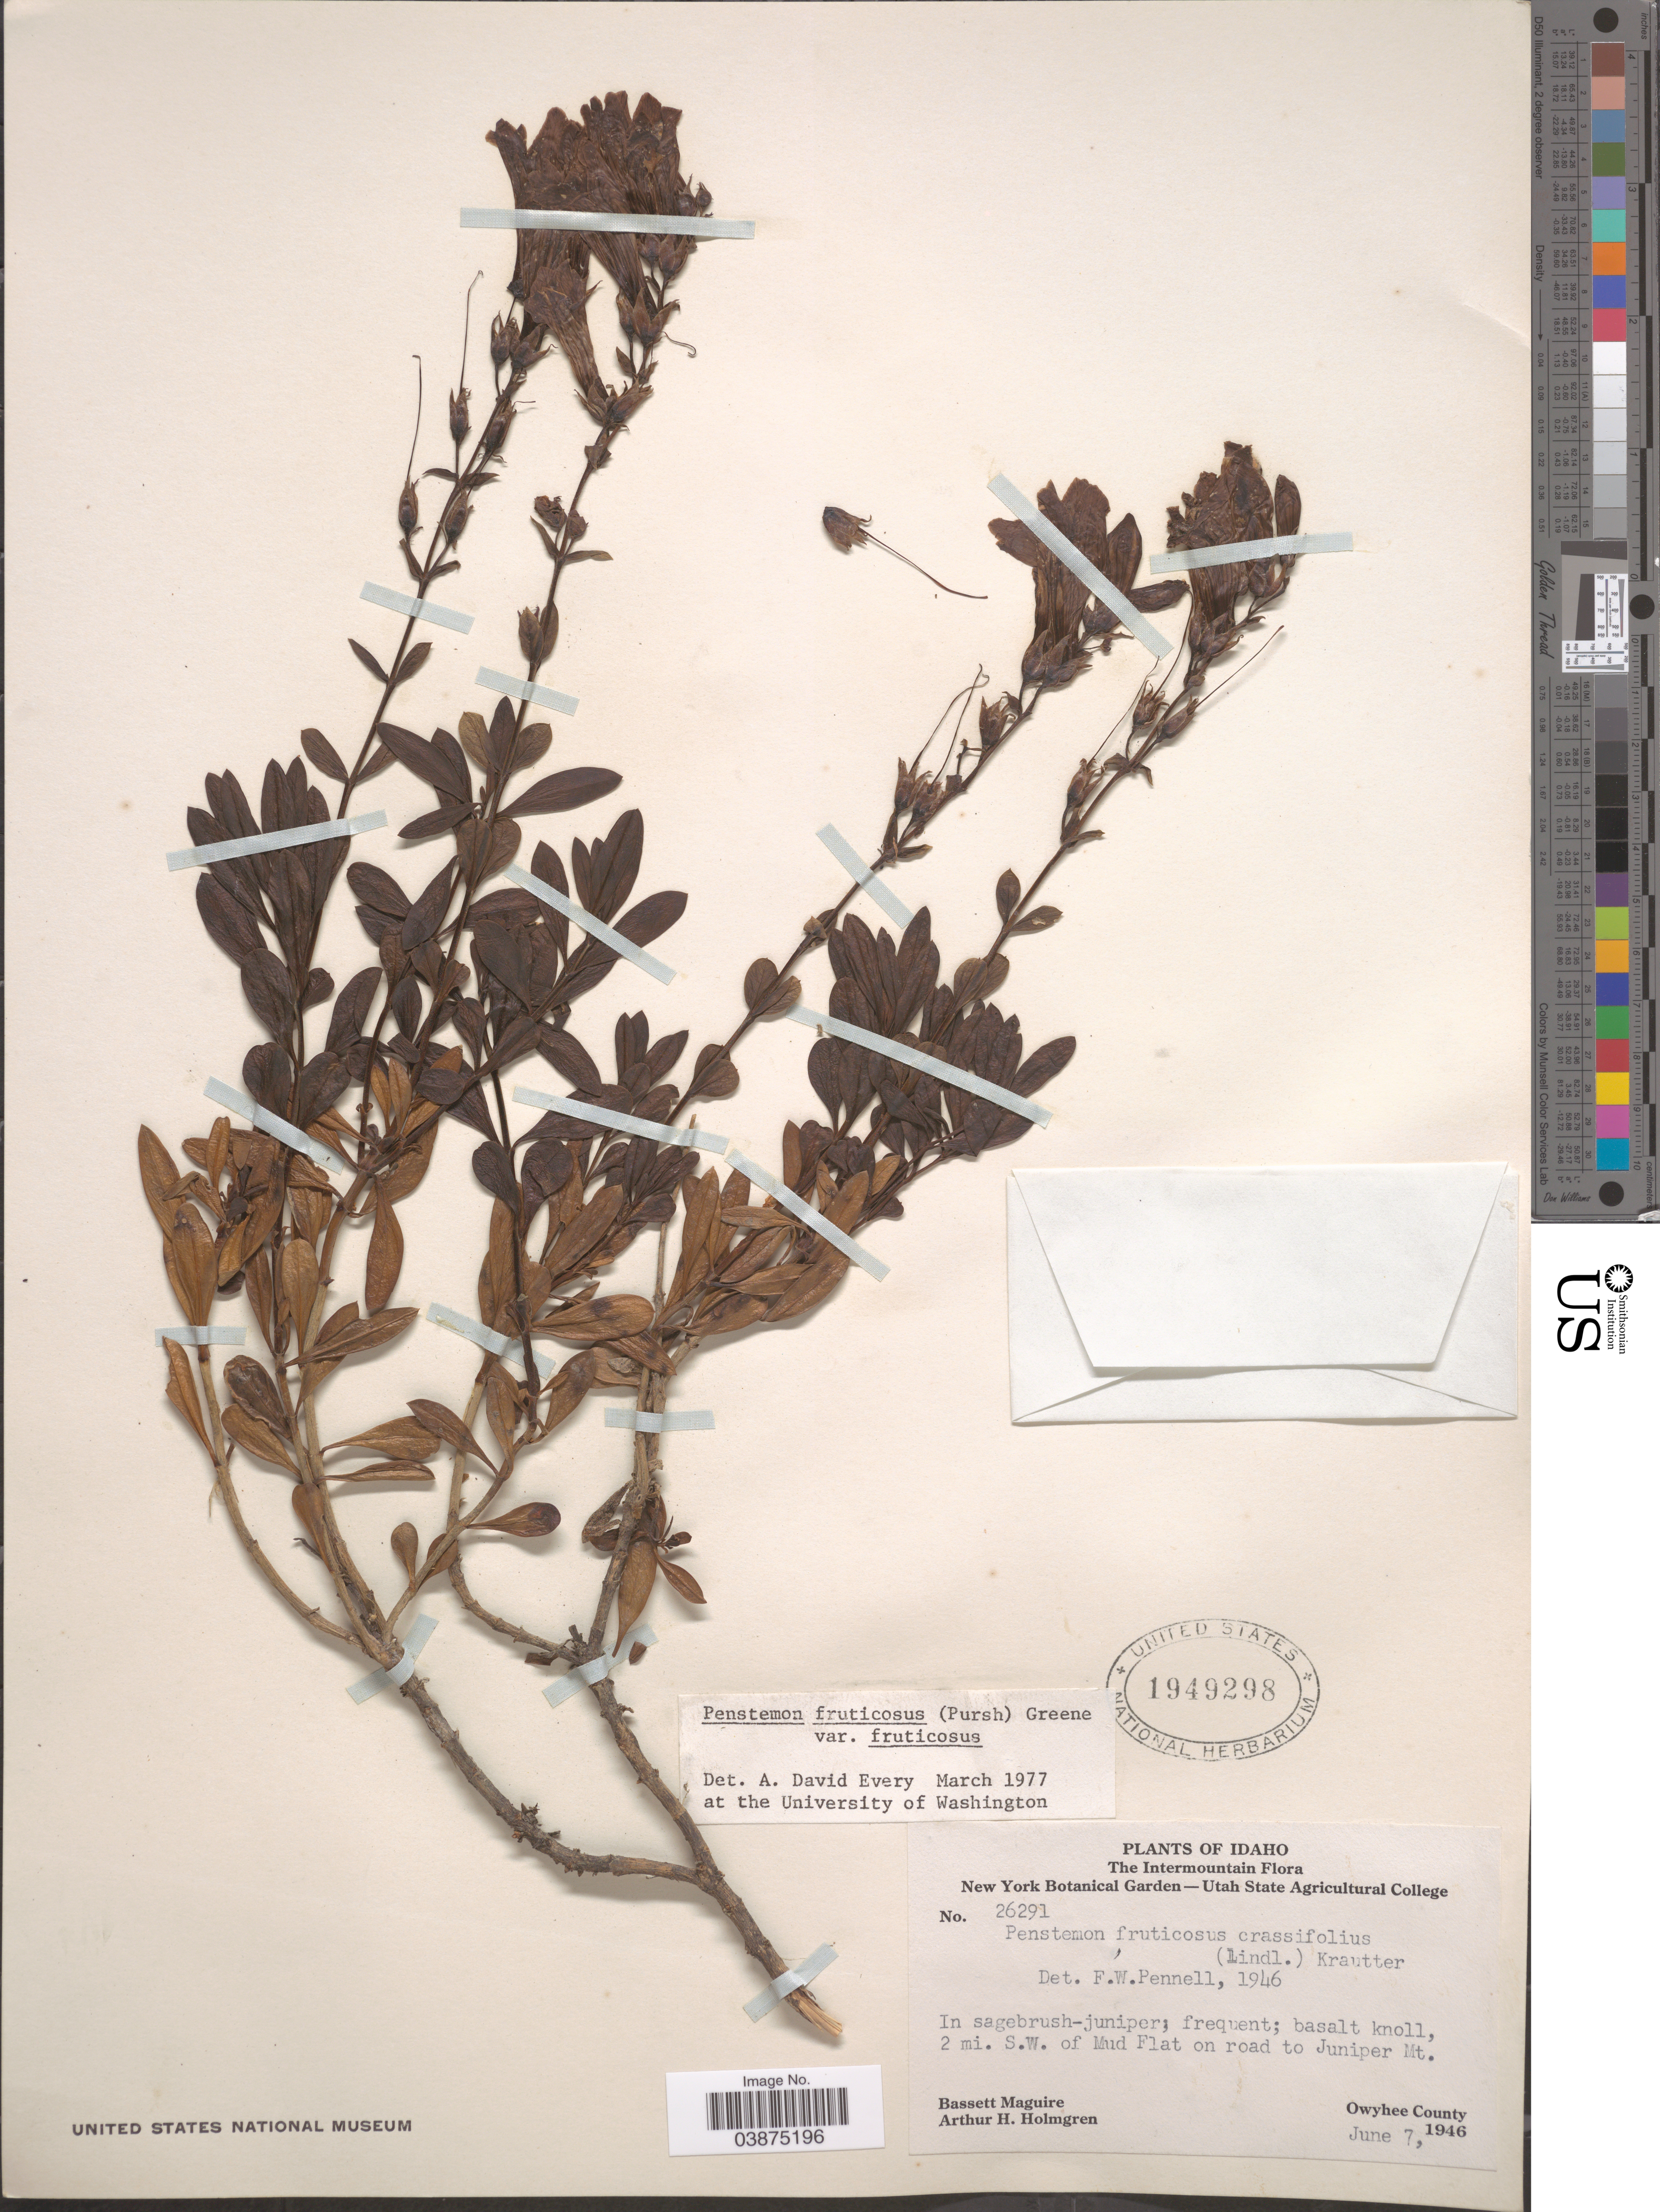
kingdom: Plantae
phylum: Tracheophyta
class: Magnoliopsida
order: Lamiales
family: Plantaginaceae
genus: Penstemon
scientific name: Penstemon fruticosus var. fruticosus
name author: (Pursh) Greene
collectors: B. Maguire & A. H. Holmgren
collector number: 26291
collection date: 1946-06-07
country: United States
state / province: Idaho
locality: The Intermountain. 2 mi. S.W. of Mud Flat on road to Juniper Mt. Owyhee County.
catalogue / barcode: US 1949298